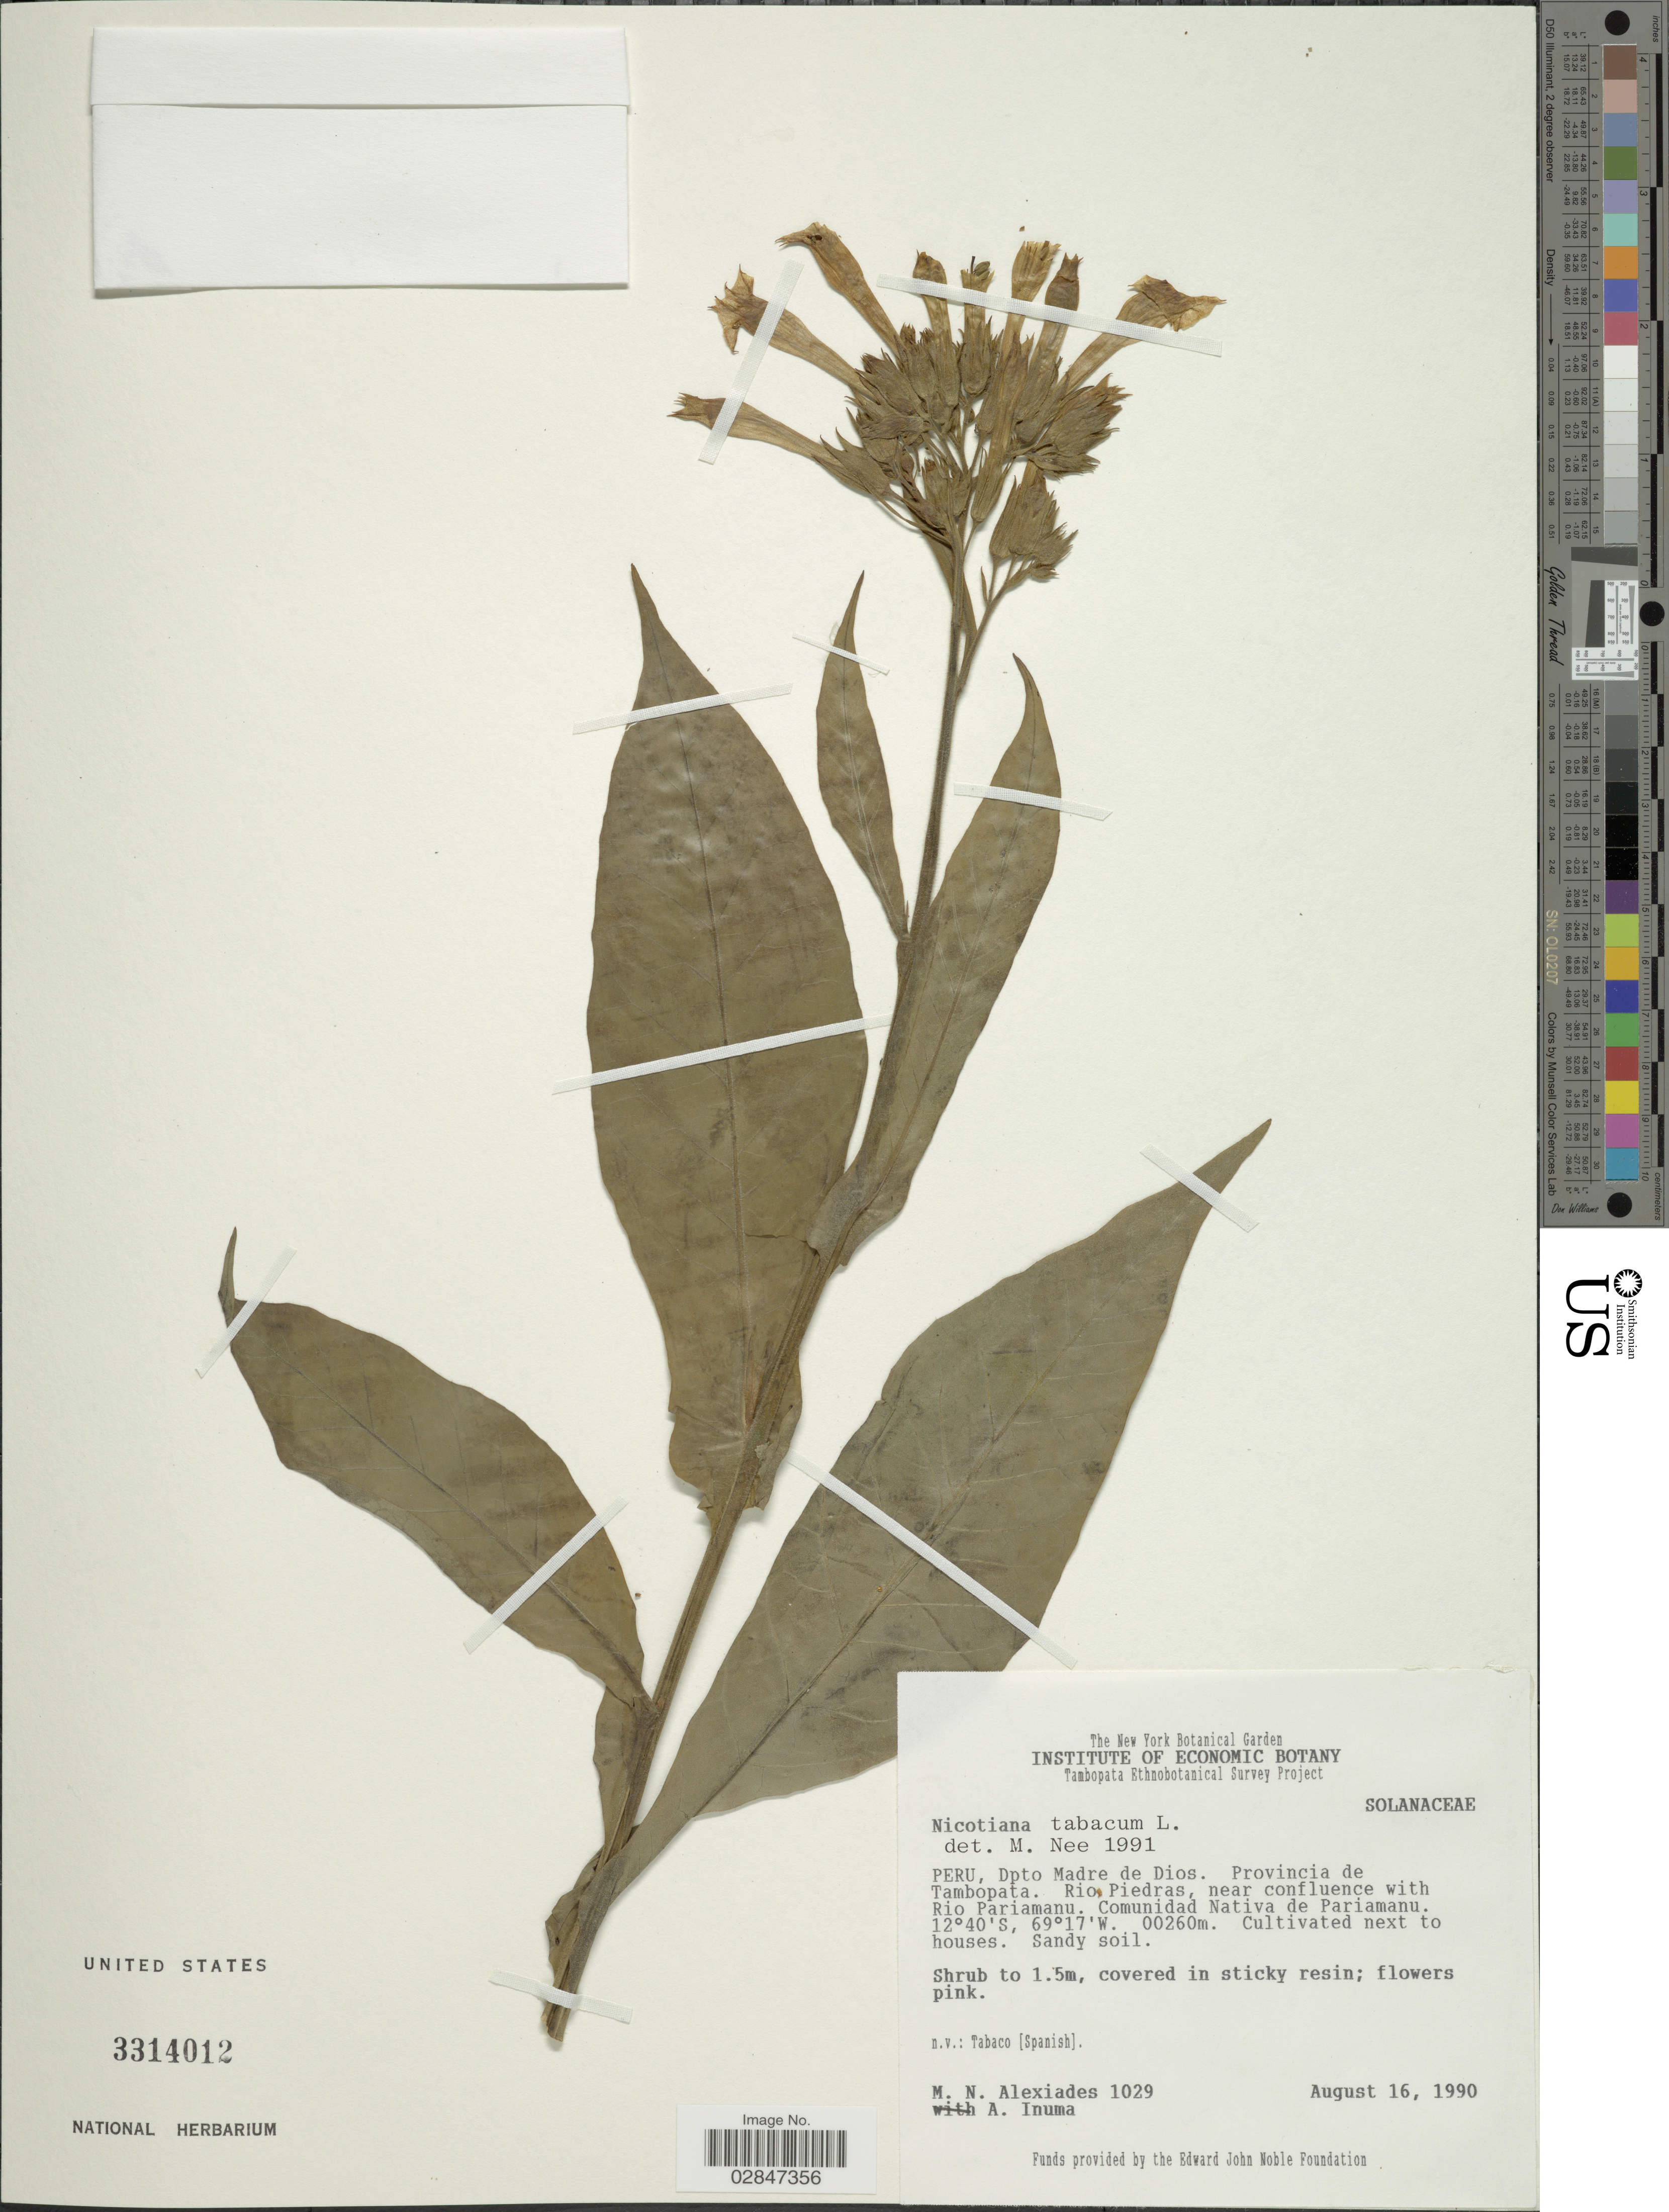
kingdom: Plantae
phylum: Tracheophyta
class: Magnoliopsida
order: Solanales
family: Solanaceae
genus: Nicotiana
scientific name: Nicotiana tabacum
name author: L.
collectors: M. Alexiades & A. Inuma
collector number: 1029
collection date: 1990-08-16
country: Peru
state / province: Madre de Dios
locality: Dpto. Madre de Dios, Provincia de Tambopata, Rio Piedras, near confluence with Rio Pariamanu, Comunidad Nativa de Pariamanu.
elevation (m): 260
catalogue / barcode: US 3314012